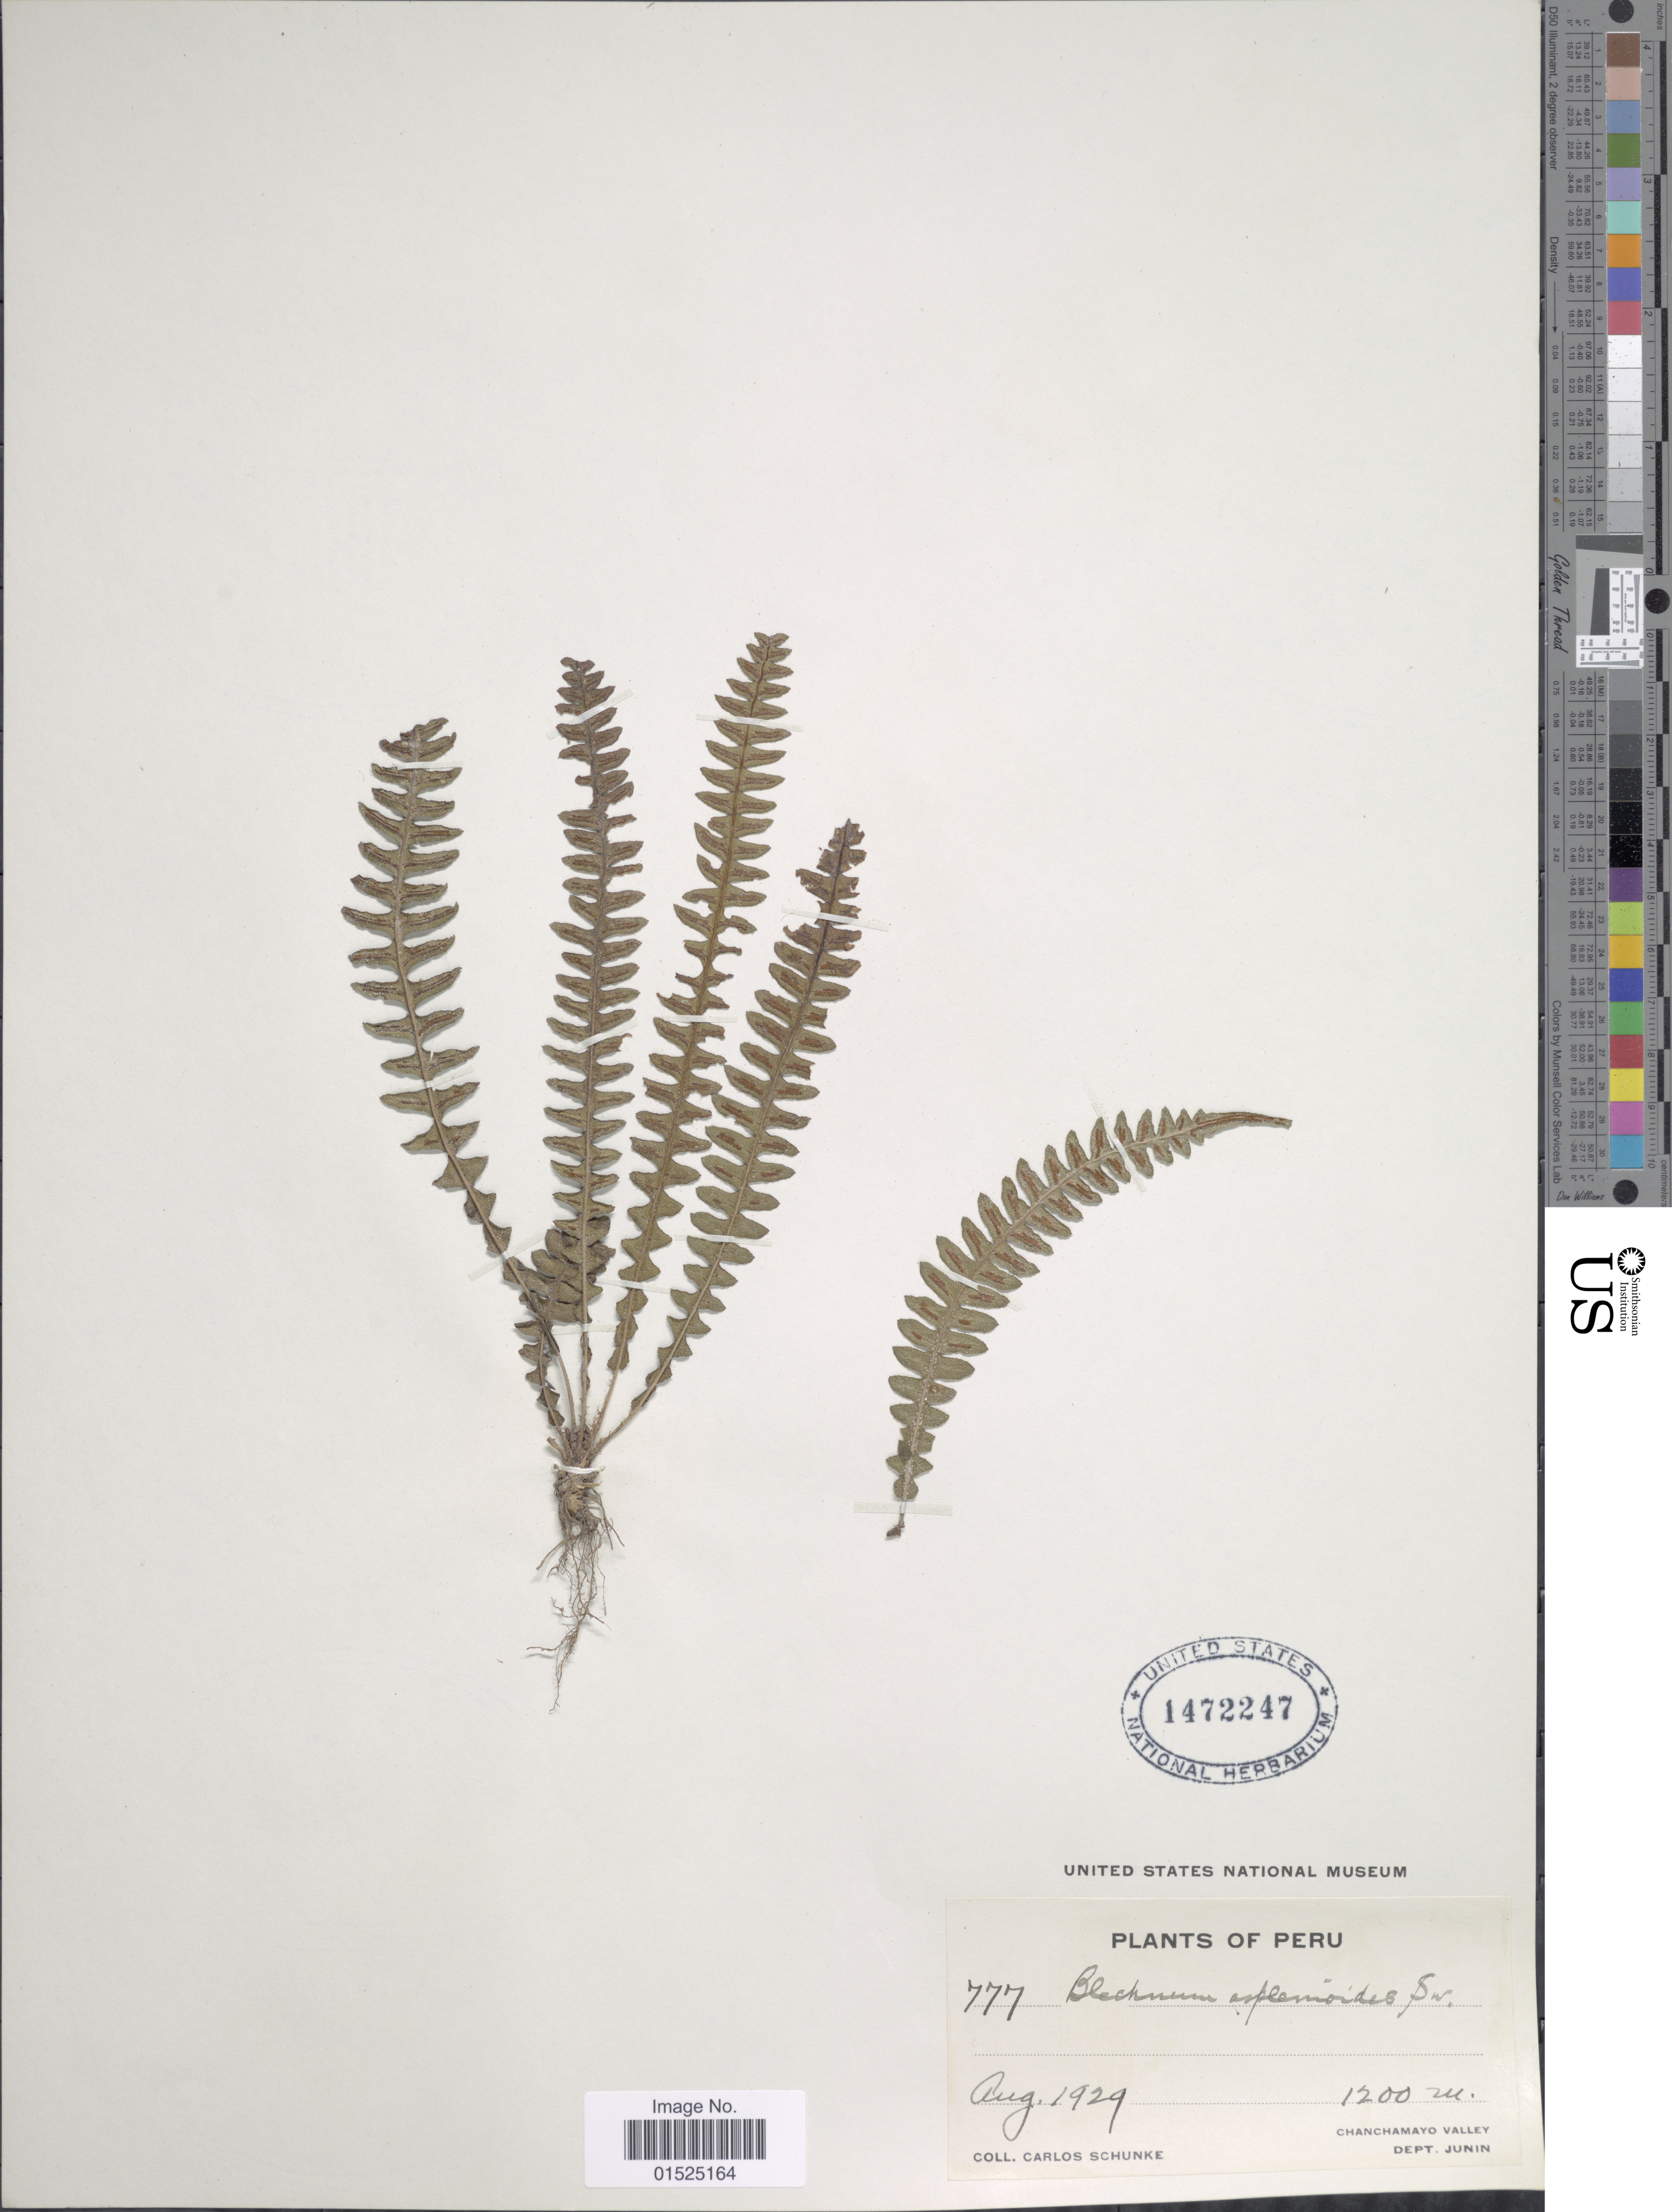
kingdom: Plantae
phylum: Tracheophyta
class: Polypodiopsida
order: Polypodiales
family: Blechnaceae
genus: Blechnum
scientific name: Blechnum asplenioides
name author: Sw.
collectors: C. Schunke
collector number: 777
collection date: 1929-08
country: Peru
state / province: Junín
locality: Chanchamayo Valley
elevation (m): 1200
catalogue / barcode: US 1472247